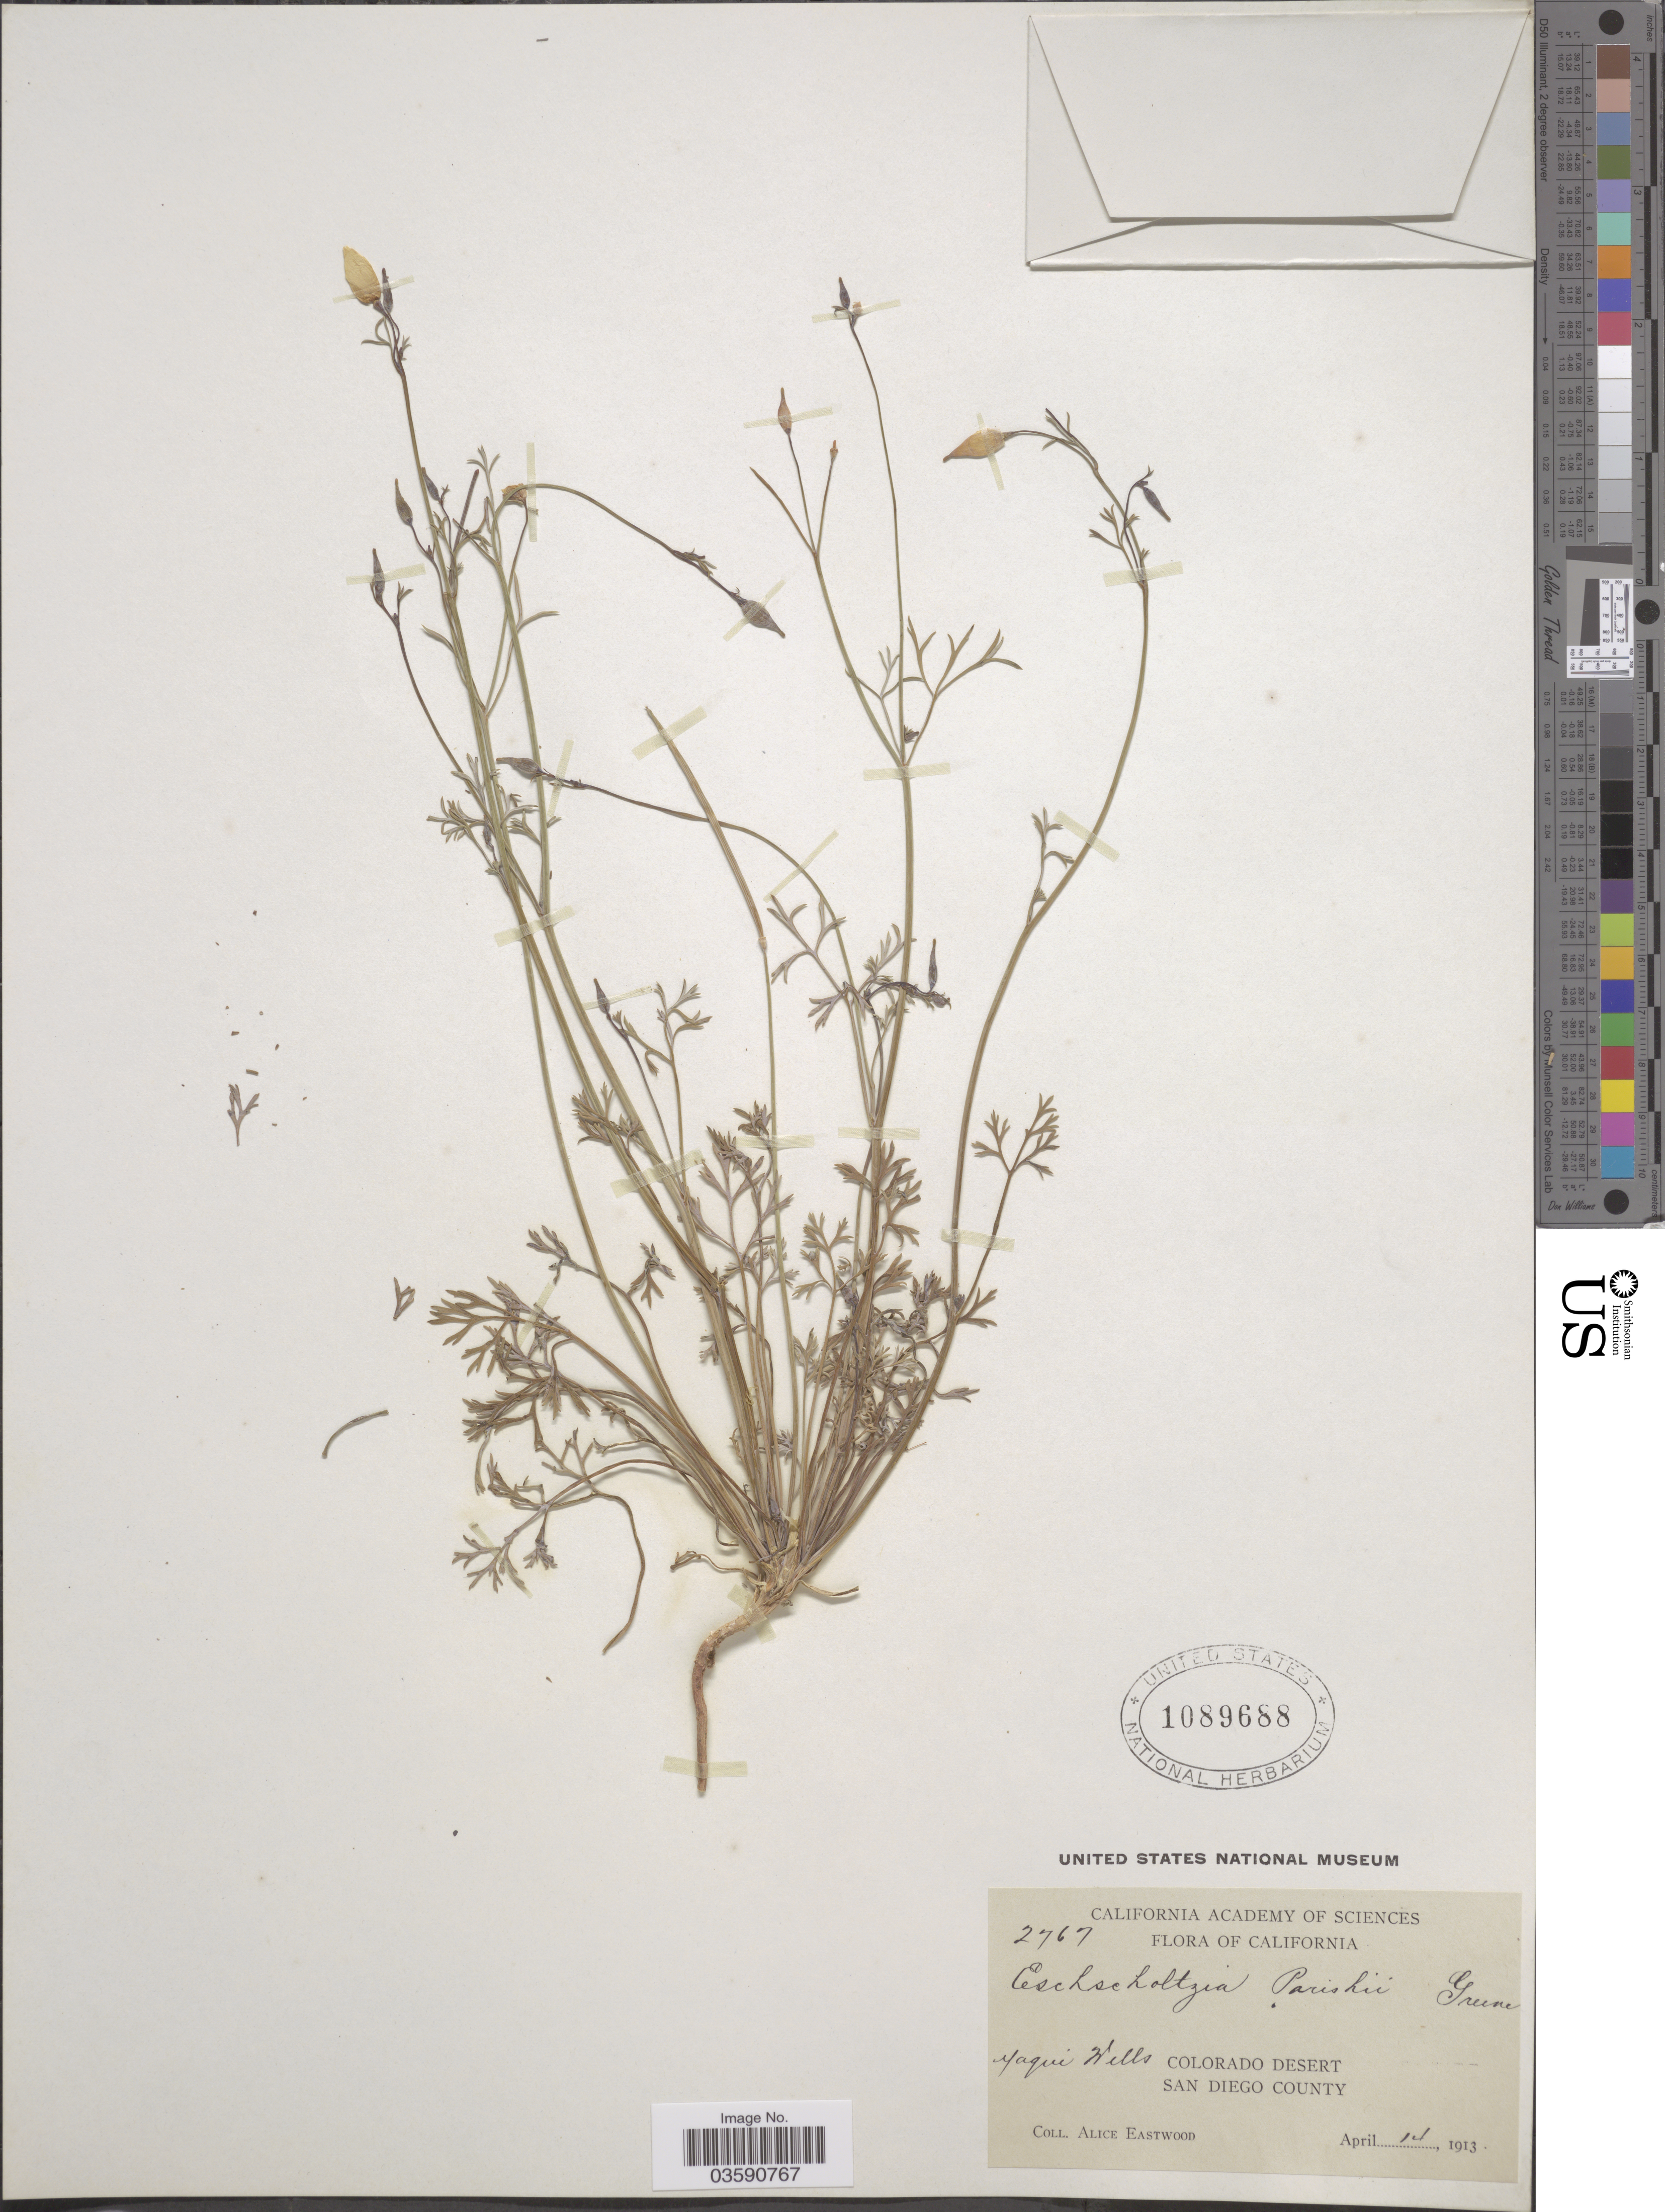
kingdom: Plantae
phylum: Tracheophyta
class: Magnoliopsida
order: Ranunculales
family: Papaveraceae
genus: Eschscholzia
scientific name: Eschscholzia parishii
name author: Greene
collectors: A. Eastwood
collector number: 2767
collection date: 1913-04-14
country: United States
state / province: California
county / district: San Diego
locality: Yaqui Wells. Colorado Desert. San Diego County.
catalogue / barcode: US 1089688